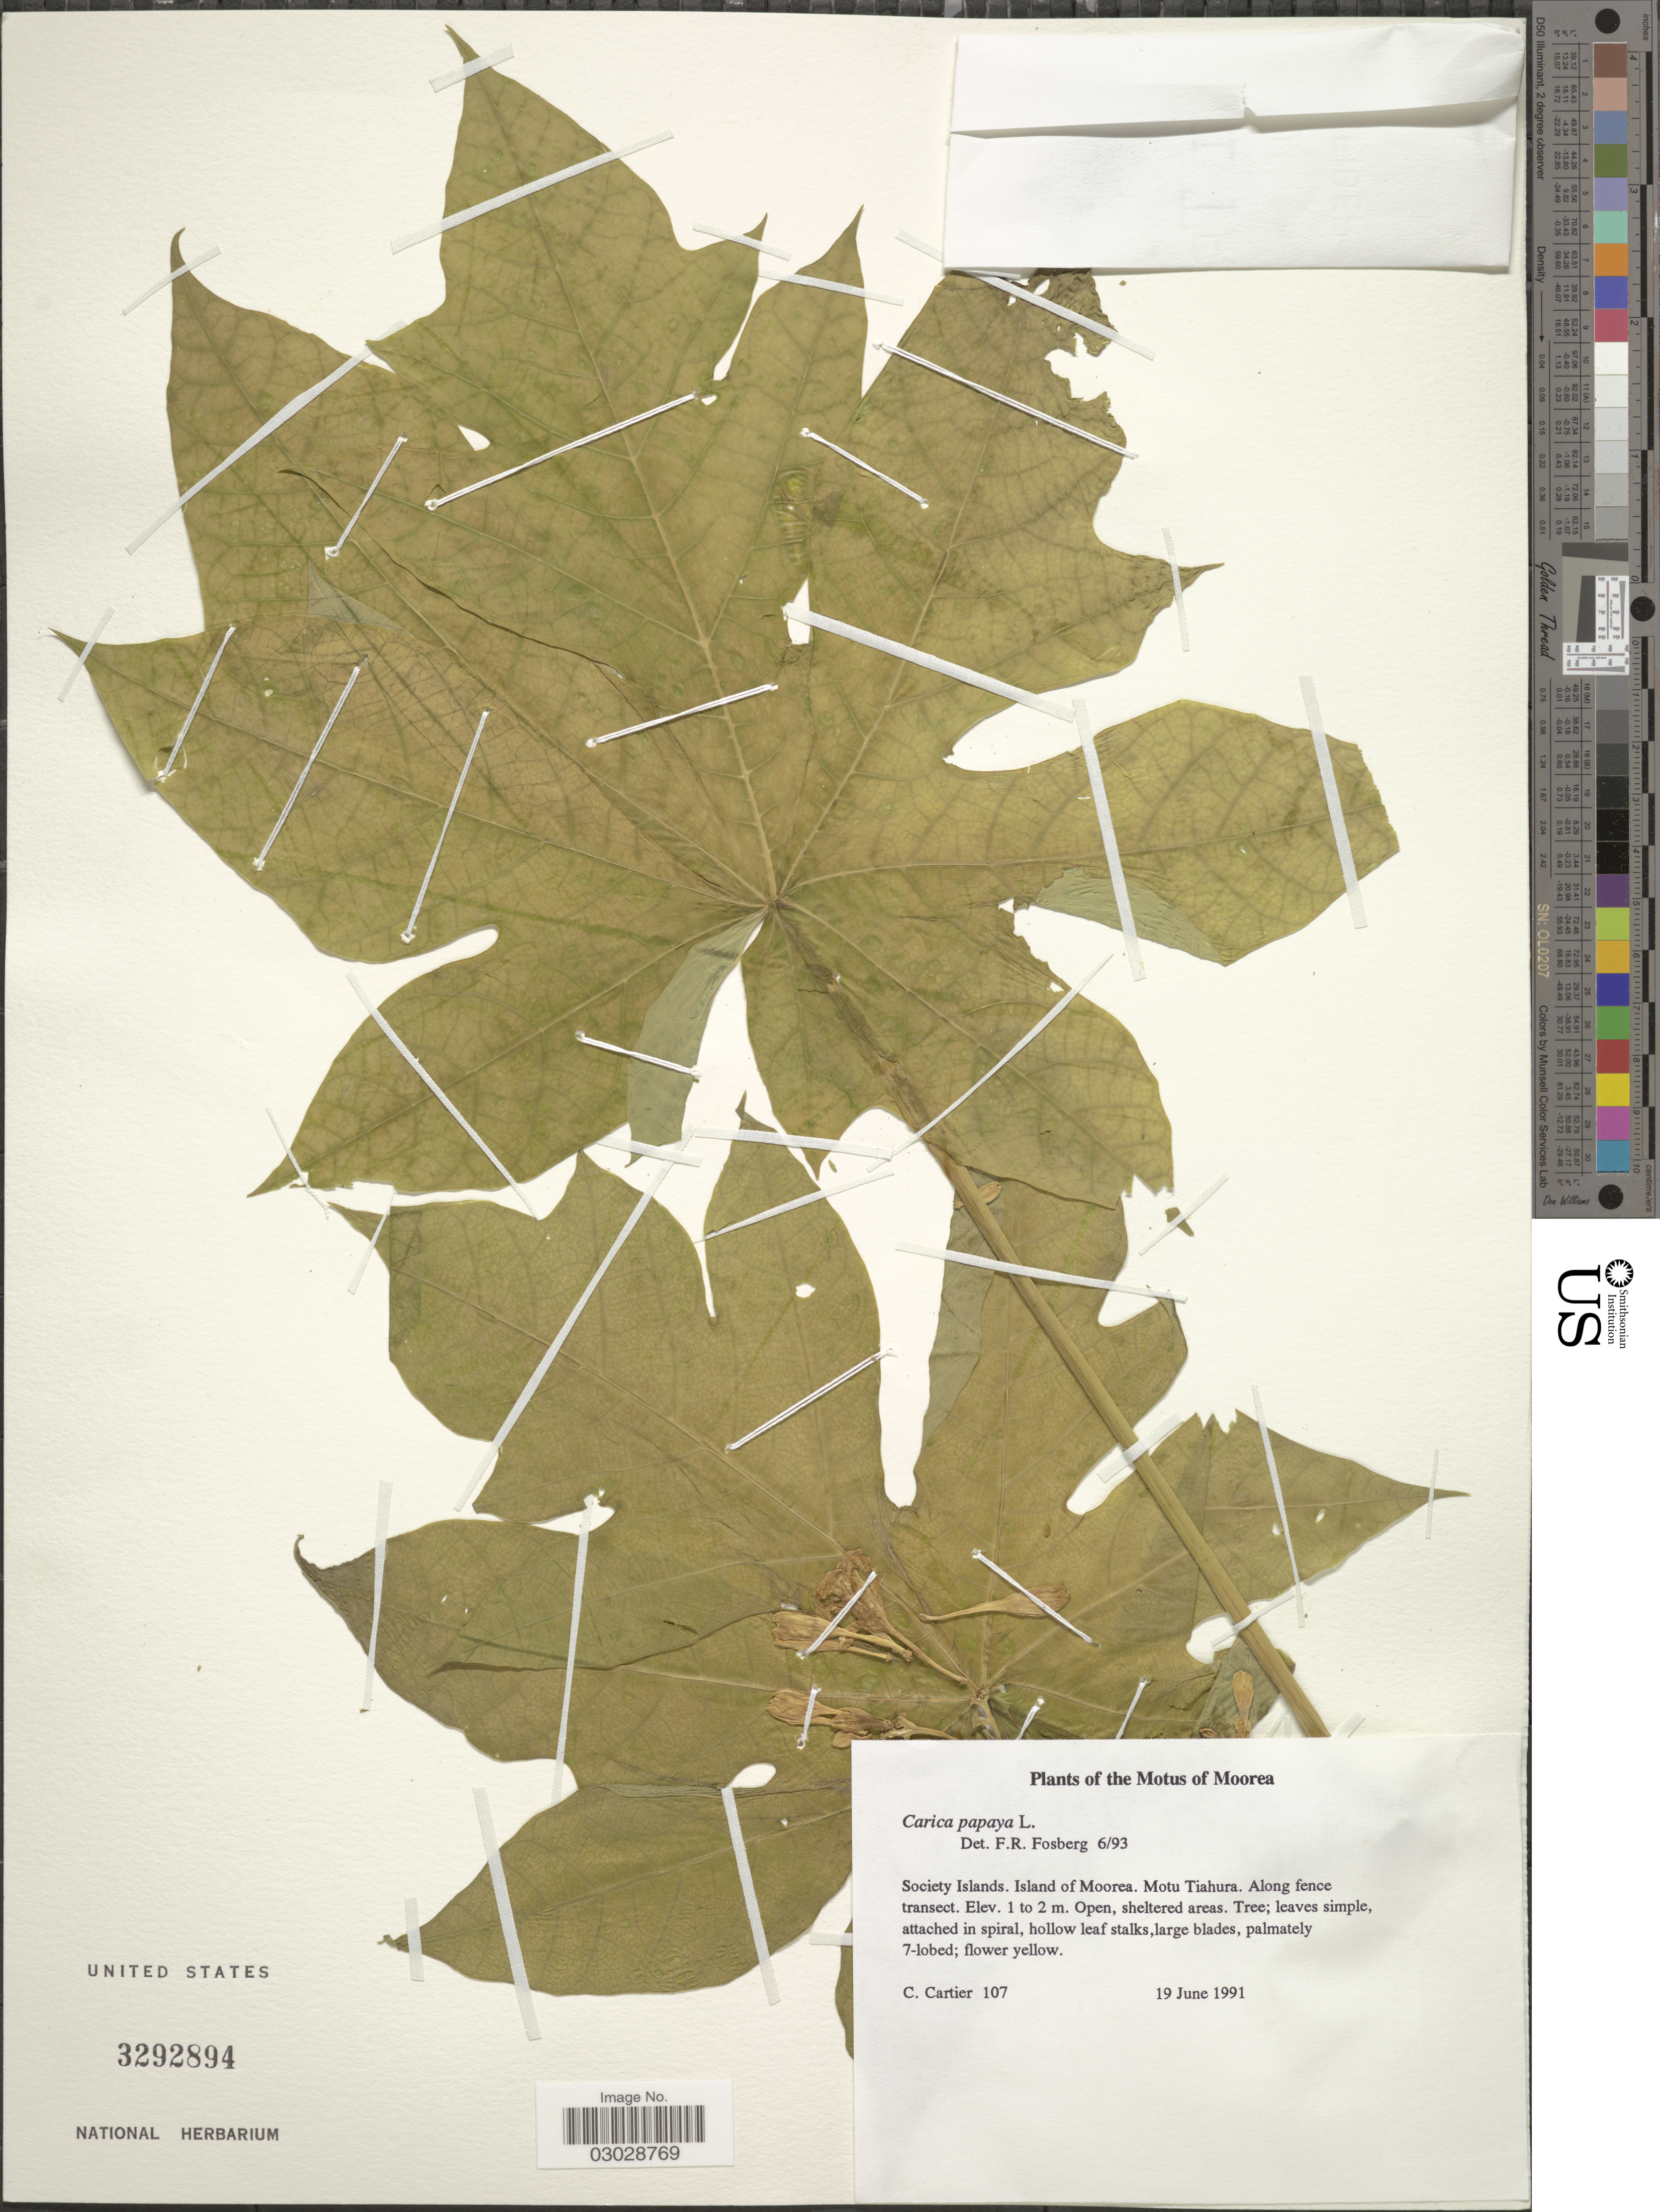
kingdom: Plantae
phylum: Tracheophyta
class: Magnoliopsida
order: Brassicales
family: Caricaceae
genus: Carica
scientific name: Carica papaya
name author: L.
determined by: Fosberg, F. R.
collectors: C. Cartier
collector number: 107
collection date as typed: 19 Jun 1991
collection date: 1991-06-19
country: French Polynesia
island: Moorea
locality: Along fence transect, Tiahura [Society Is.]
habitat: Open, sheltered areas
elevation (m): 1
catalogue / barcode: US 3292894